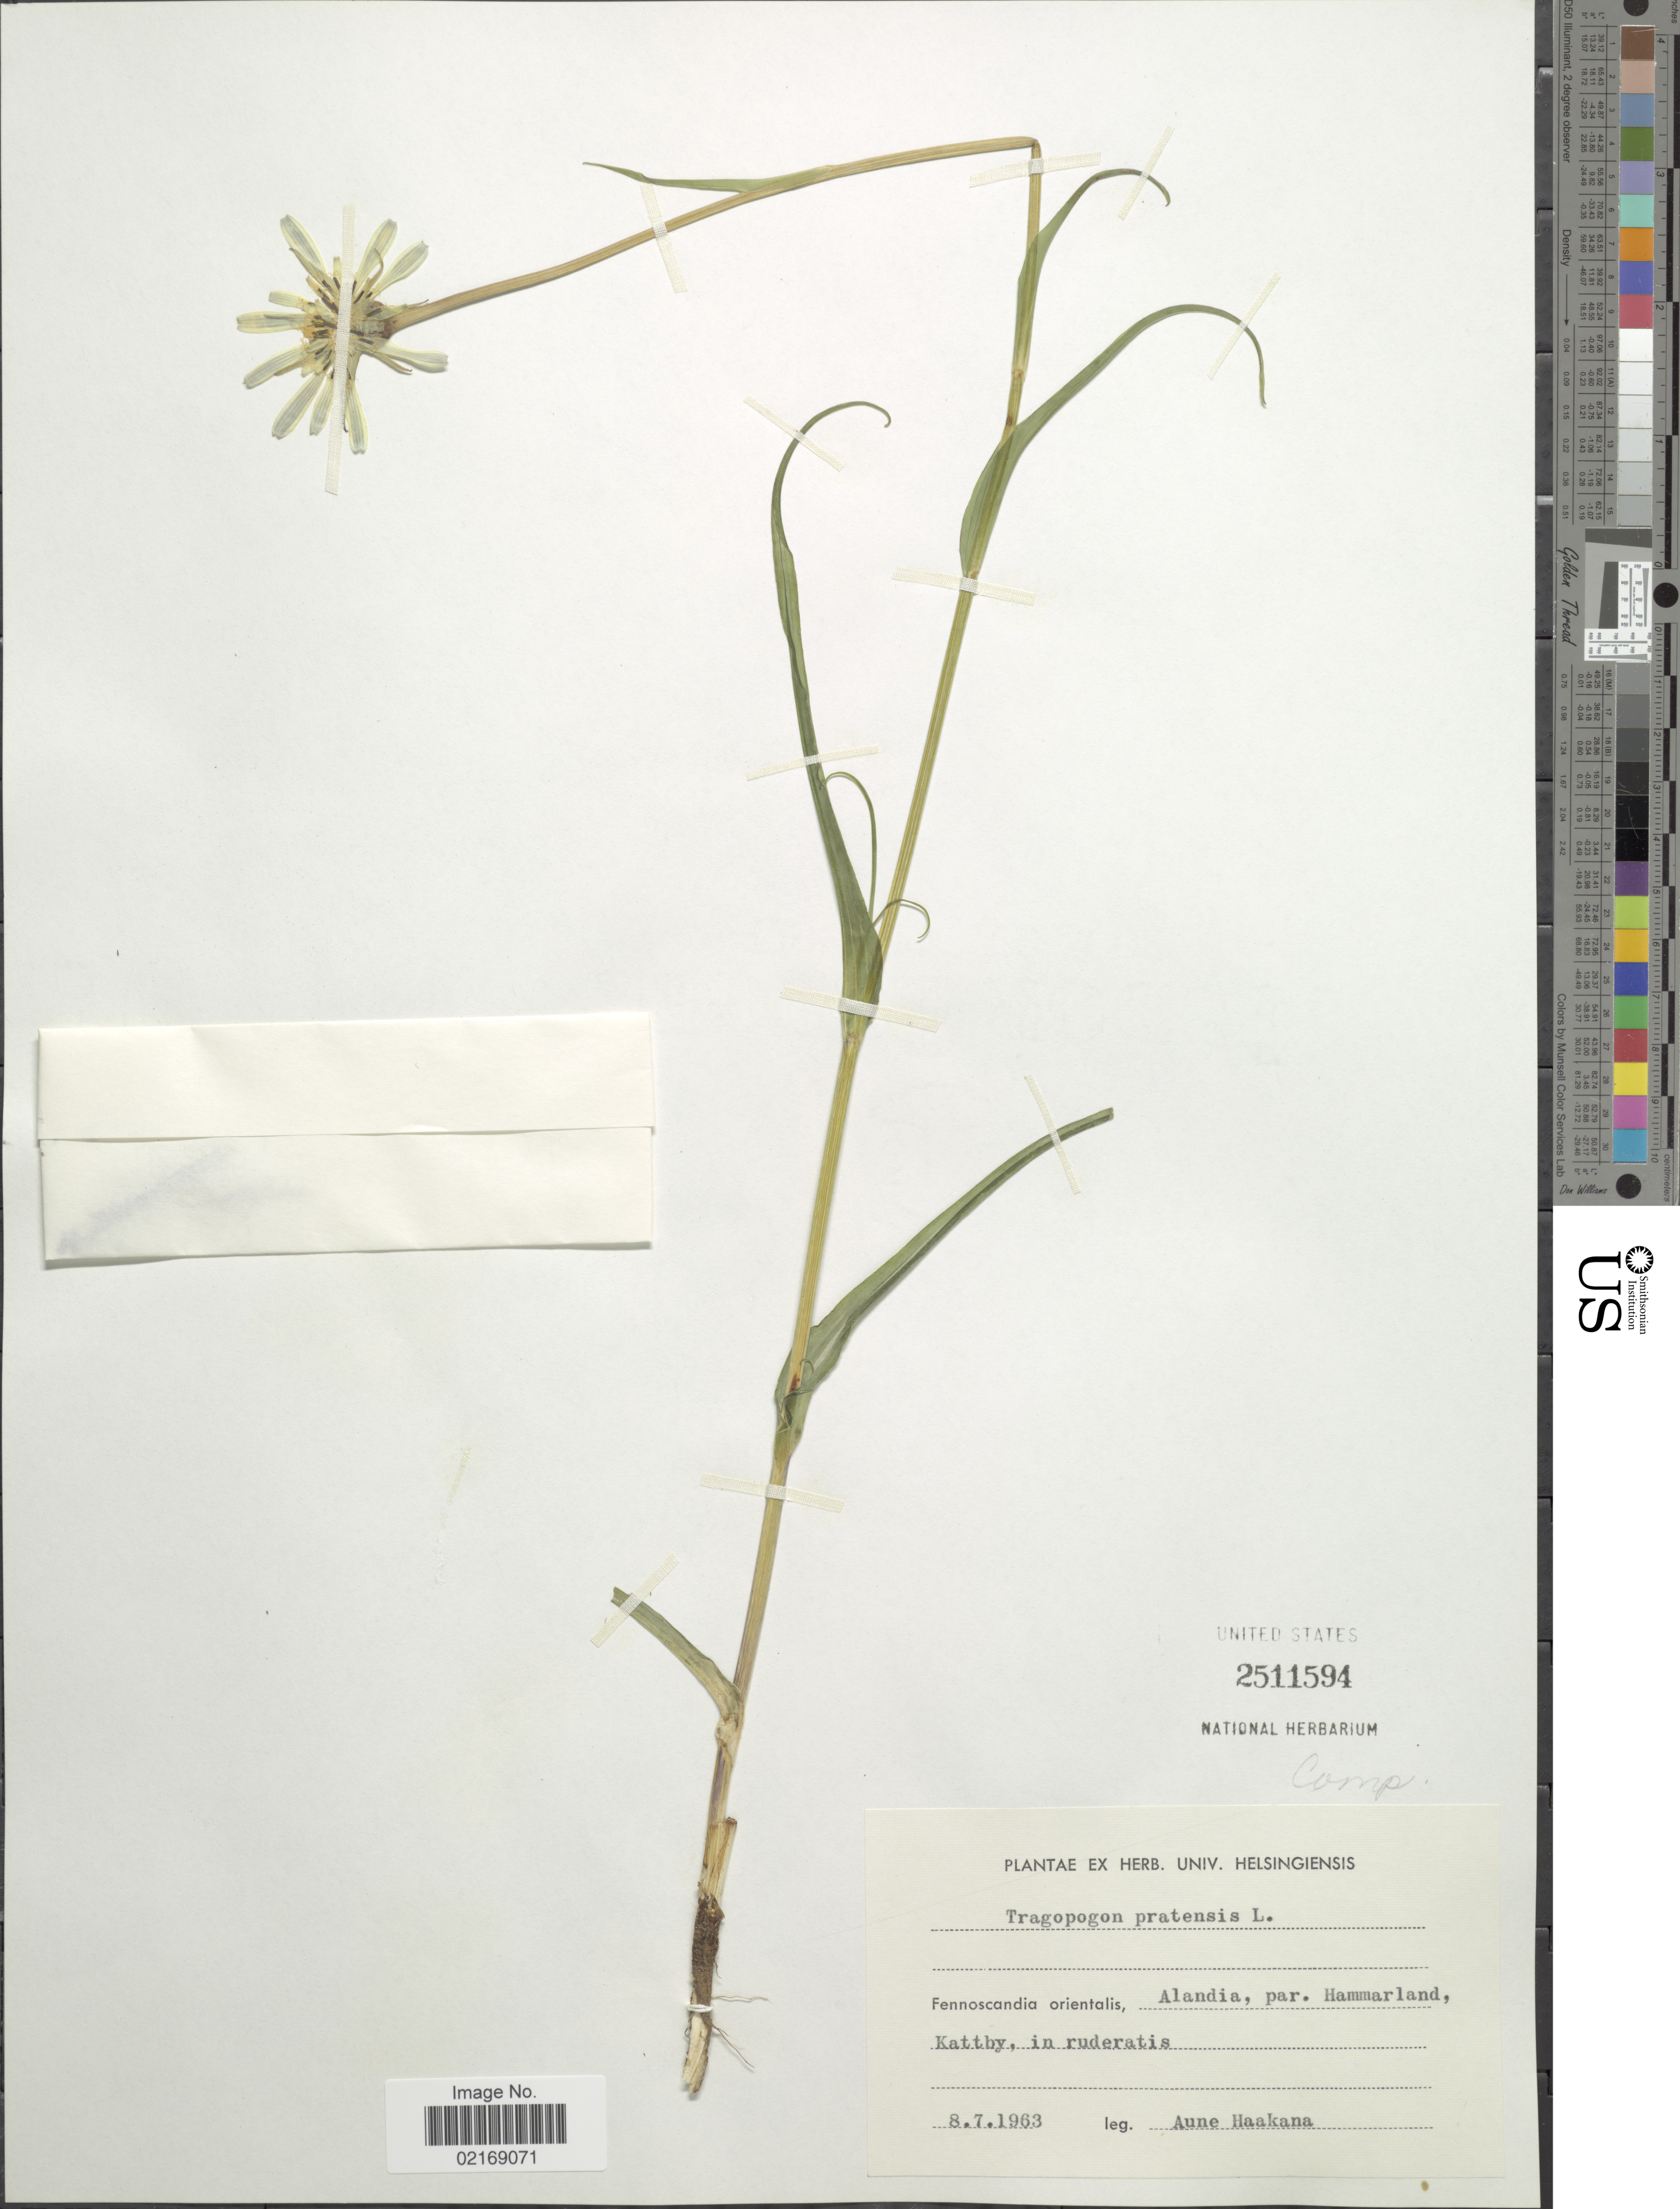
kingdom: Plantae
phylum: Tracheophyta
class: Magnoliopsida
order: Asterales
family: Asteraceae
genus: Tragopogon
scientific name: Tragopogon pratensis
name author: L.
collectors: A. Haakana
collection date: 1963-07-08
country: Finland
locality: Fennoscandia orientalis, Alandia, par. Hammarland, Kattby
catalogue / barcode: US 2511594